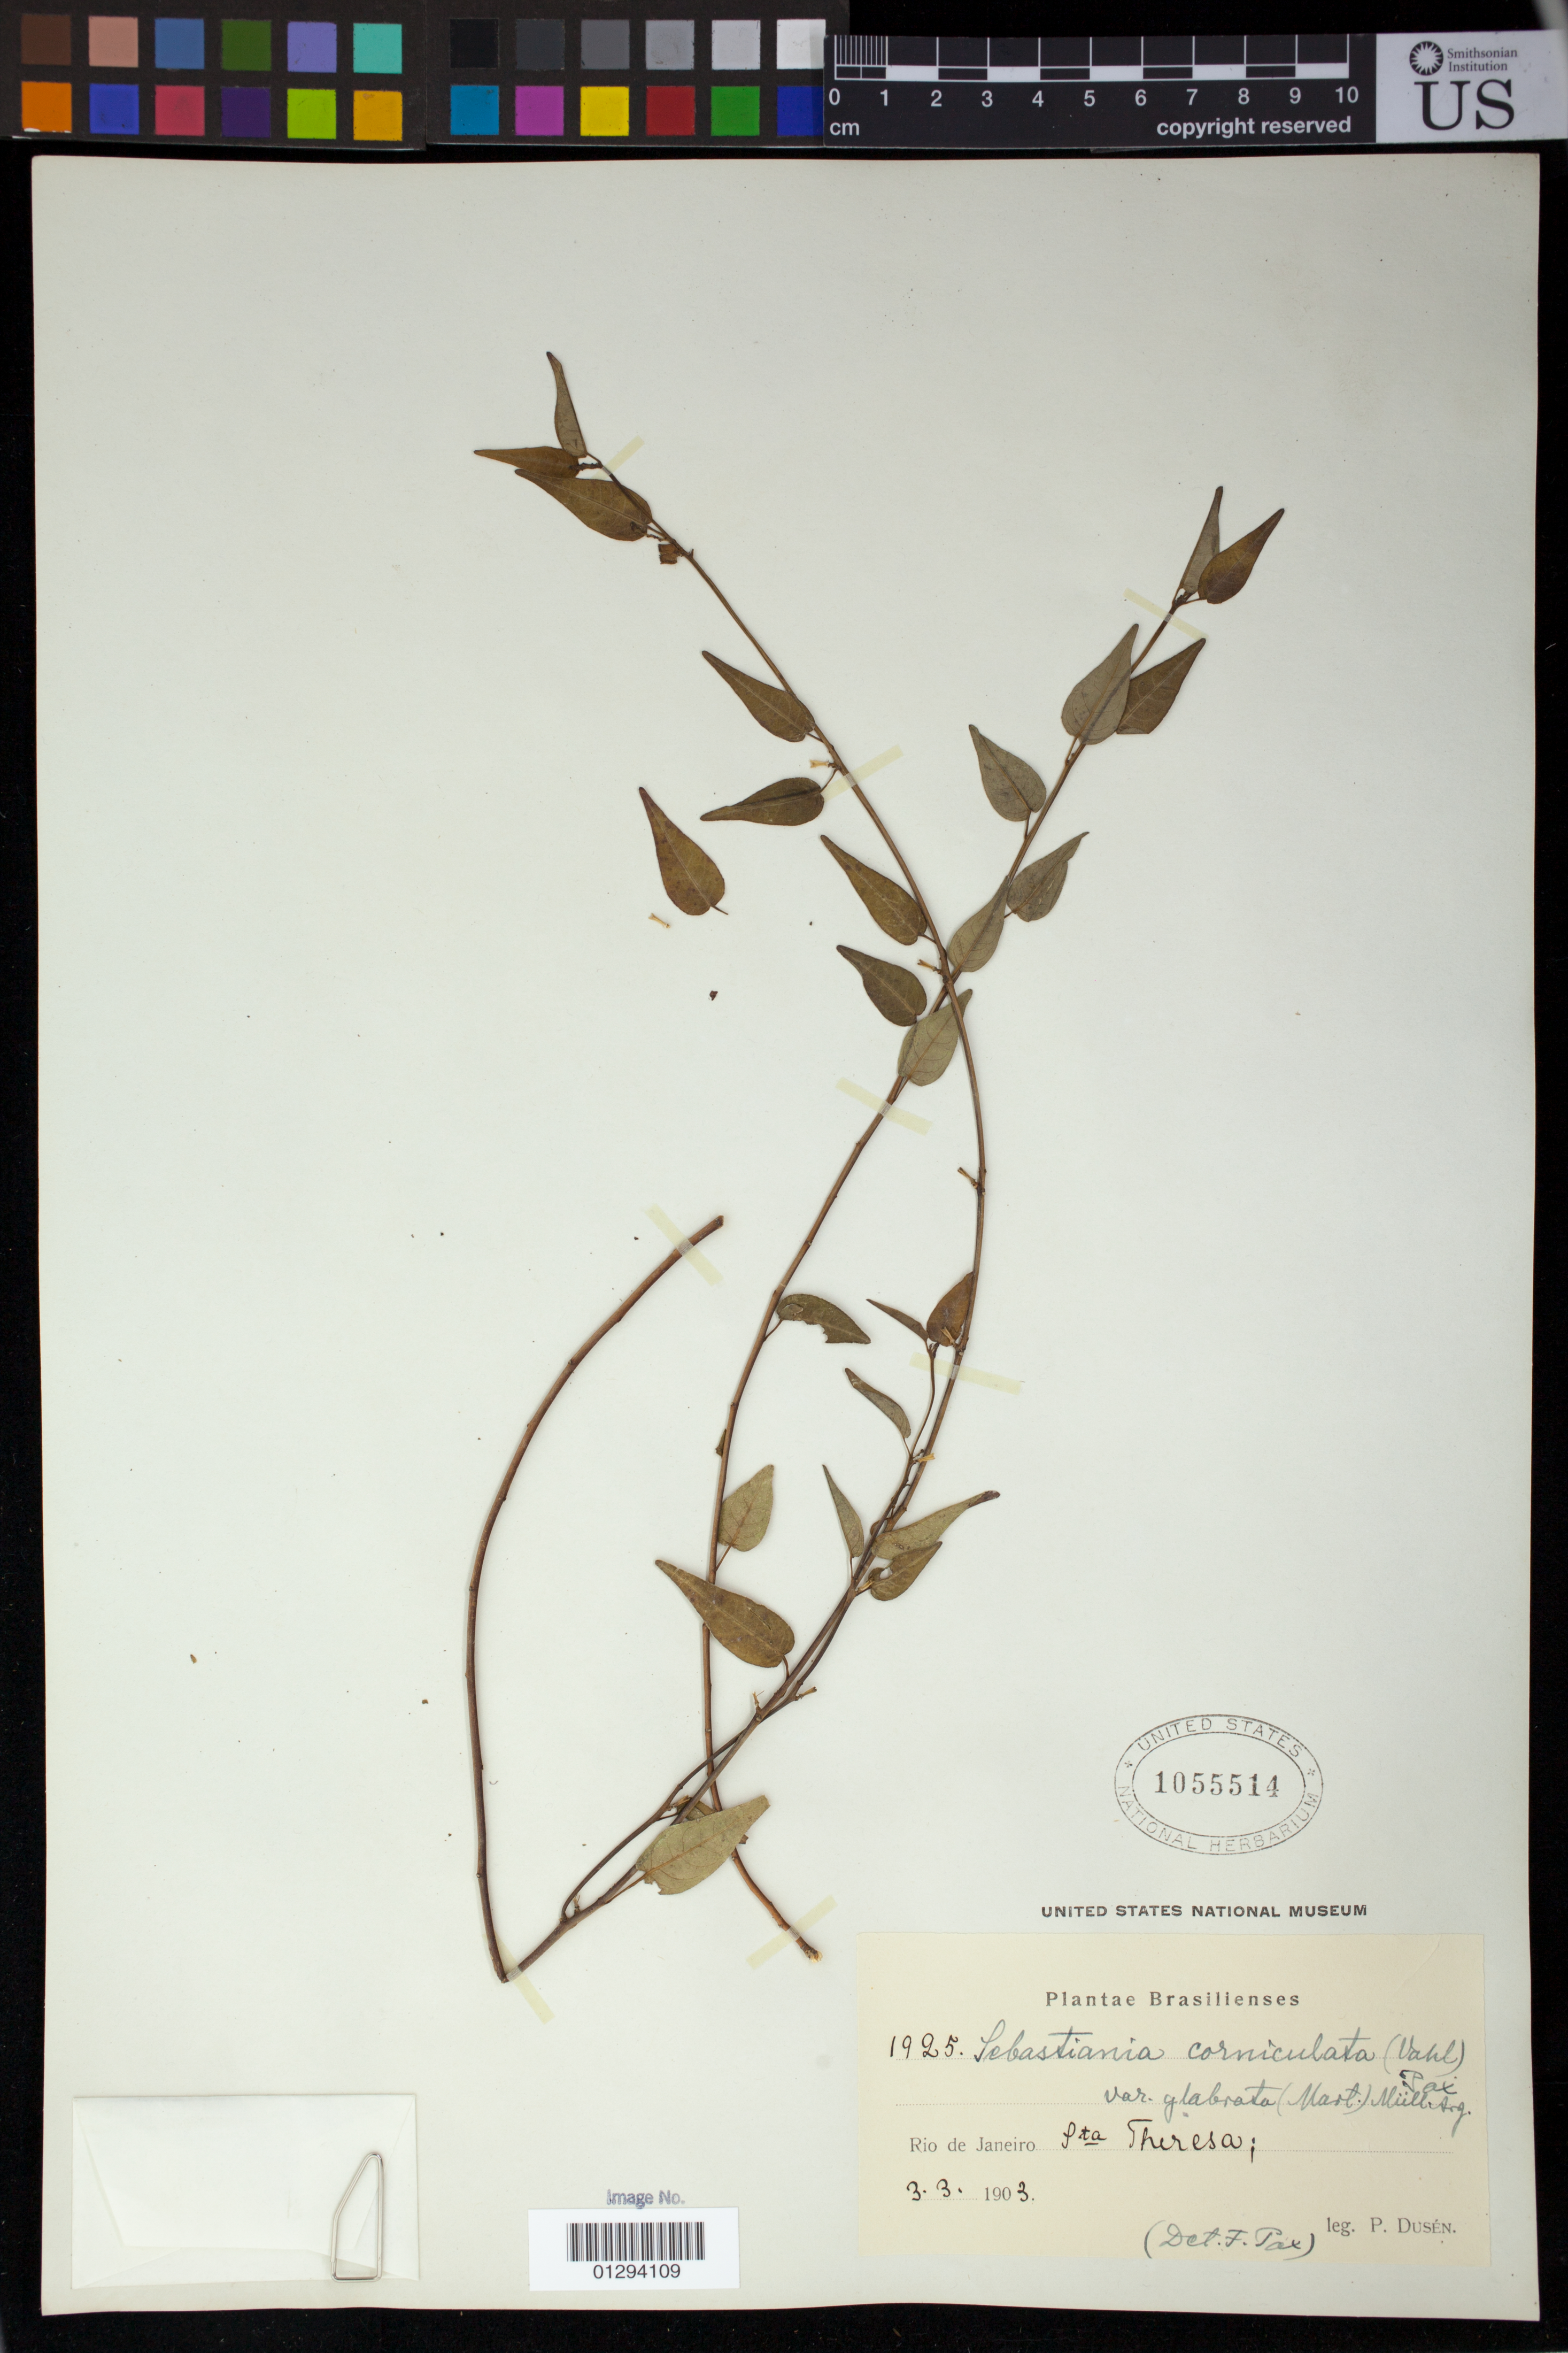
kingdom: Plantae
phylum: Tracheophyta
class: Magnoliopsida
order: Malpighiales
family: Euphorbiaceae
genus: Sebastiania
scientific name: Sebastiania corniculata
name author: (Vahl) Müll. Arg.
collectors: P. Dusén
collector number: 1925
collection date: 1903-03-03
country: Brazil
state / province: Rio de Janeiro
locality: Rio de Janeiro Sta. Theresa [Santa Teresa]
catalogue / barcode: US 1055514